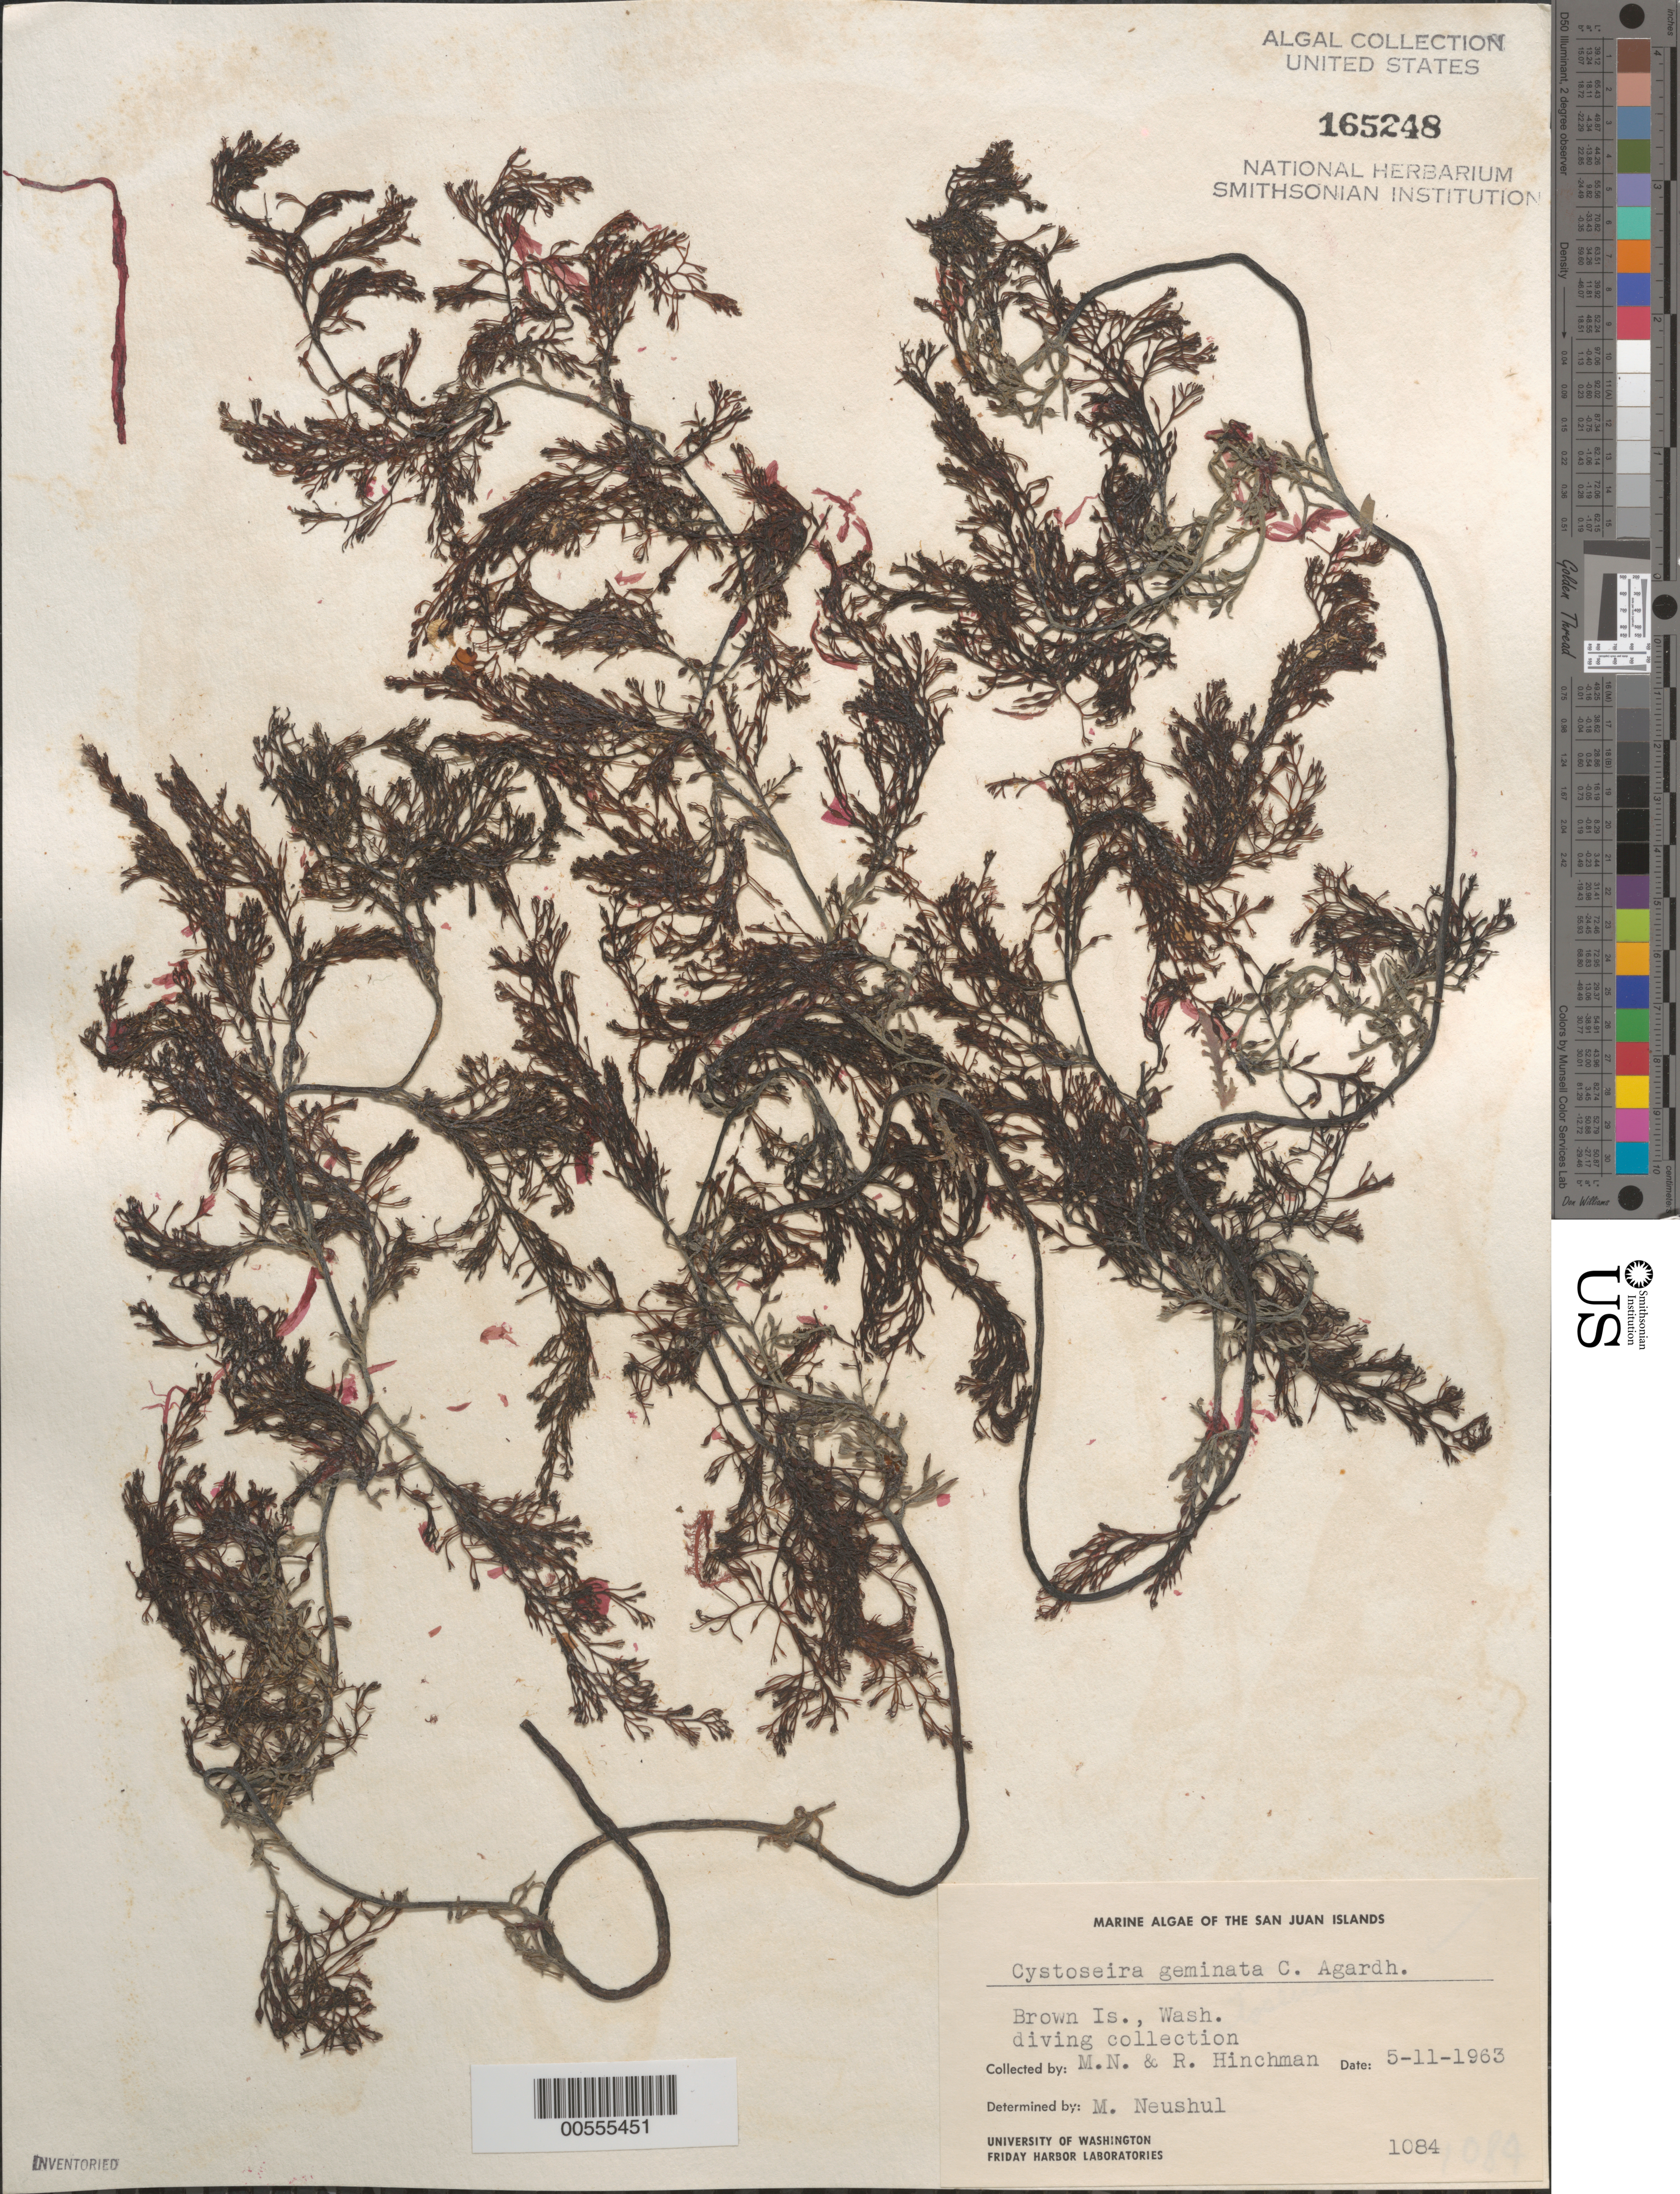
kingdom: Chromista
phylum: Ochrophyta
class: Phaeophyceae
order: Fucales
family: Sargassaceae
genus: Stephanocystis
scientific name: Stephanocystis geminata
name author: (C. Agardh) Draisma et al.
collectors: M. Neushul & R. Hinchman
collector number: Neushul 1084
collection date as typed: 11 May 1963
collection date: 1963-05-11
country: United States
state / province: Washington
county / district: San Juan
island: Brown Island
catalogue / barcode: US 165248